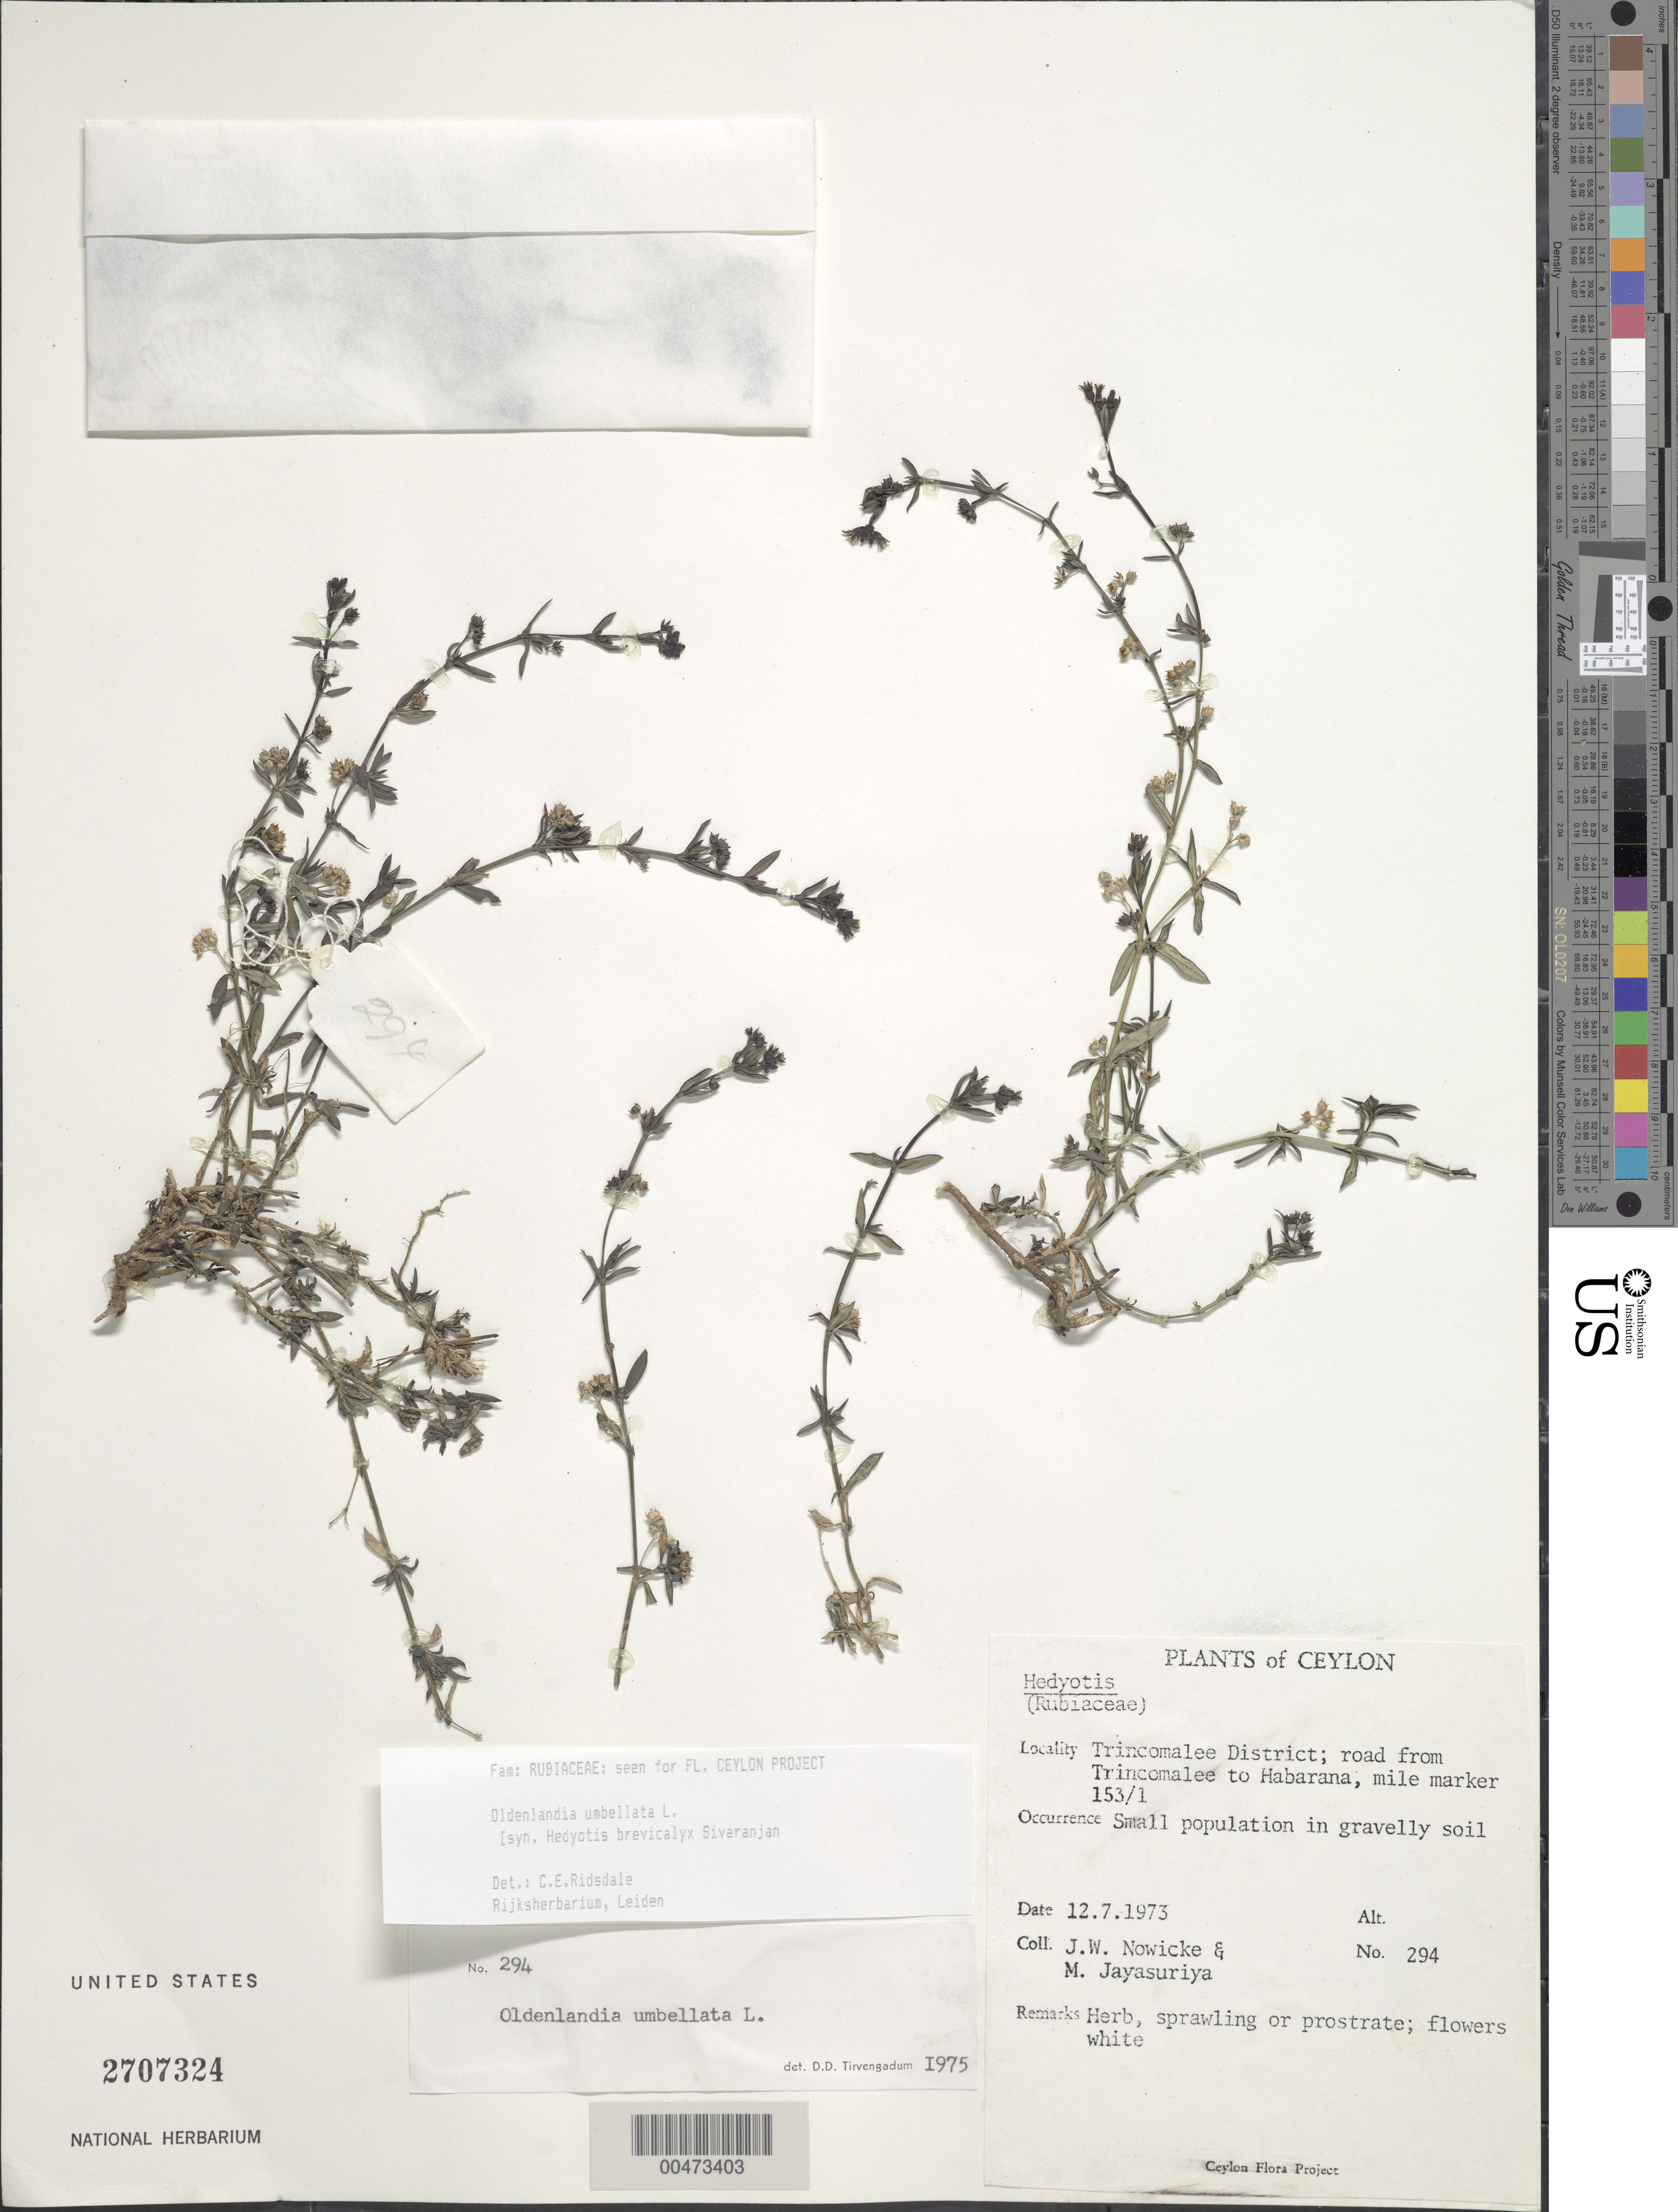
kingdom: Plantae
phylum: Tracheophyta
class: Magnoliopsida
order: Gentianales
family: Rubiaceae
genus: Oldenlandia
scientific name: Oldenlandia umbellata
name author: L.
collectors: J. W. Nowicke & A. H. Jayasuriya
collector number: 294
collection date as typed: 12 Jul 1973 or 07 Dec 1973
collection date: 1973-07-12 or 1973-12-07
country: Sri Lanka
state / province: Eastern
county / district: Trincomalee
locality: rd from Trincomalee to Habarana, mile marker 153/1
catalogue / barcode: US 2707324